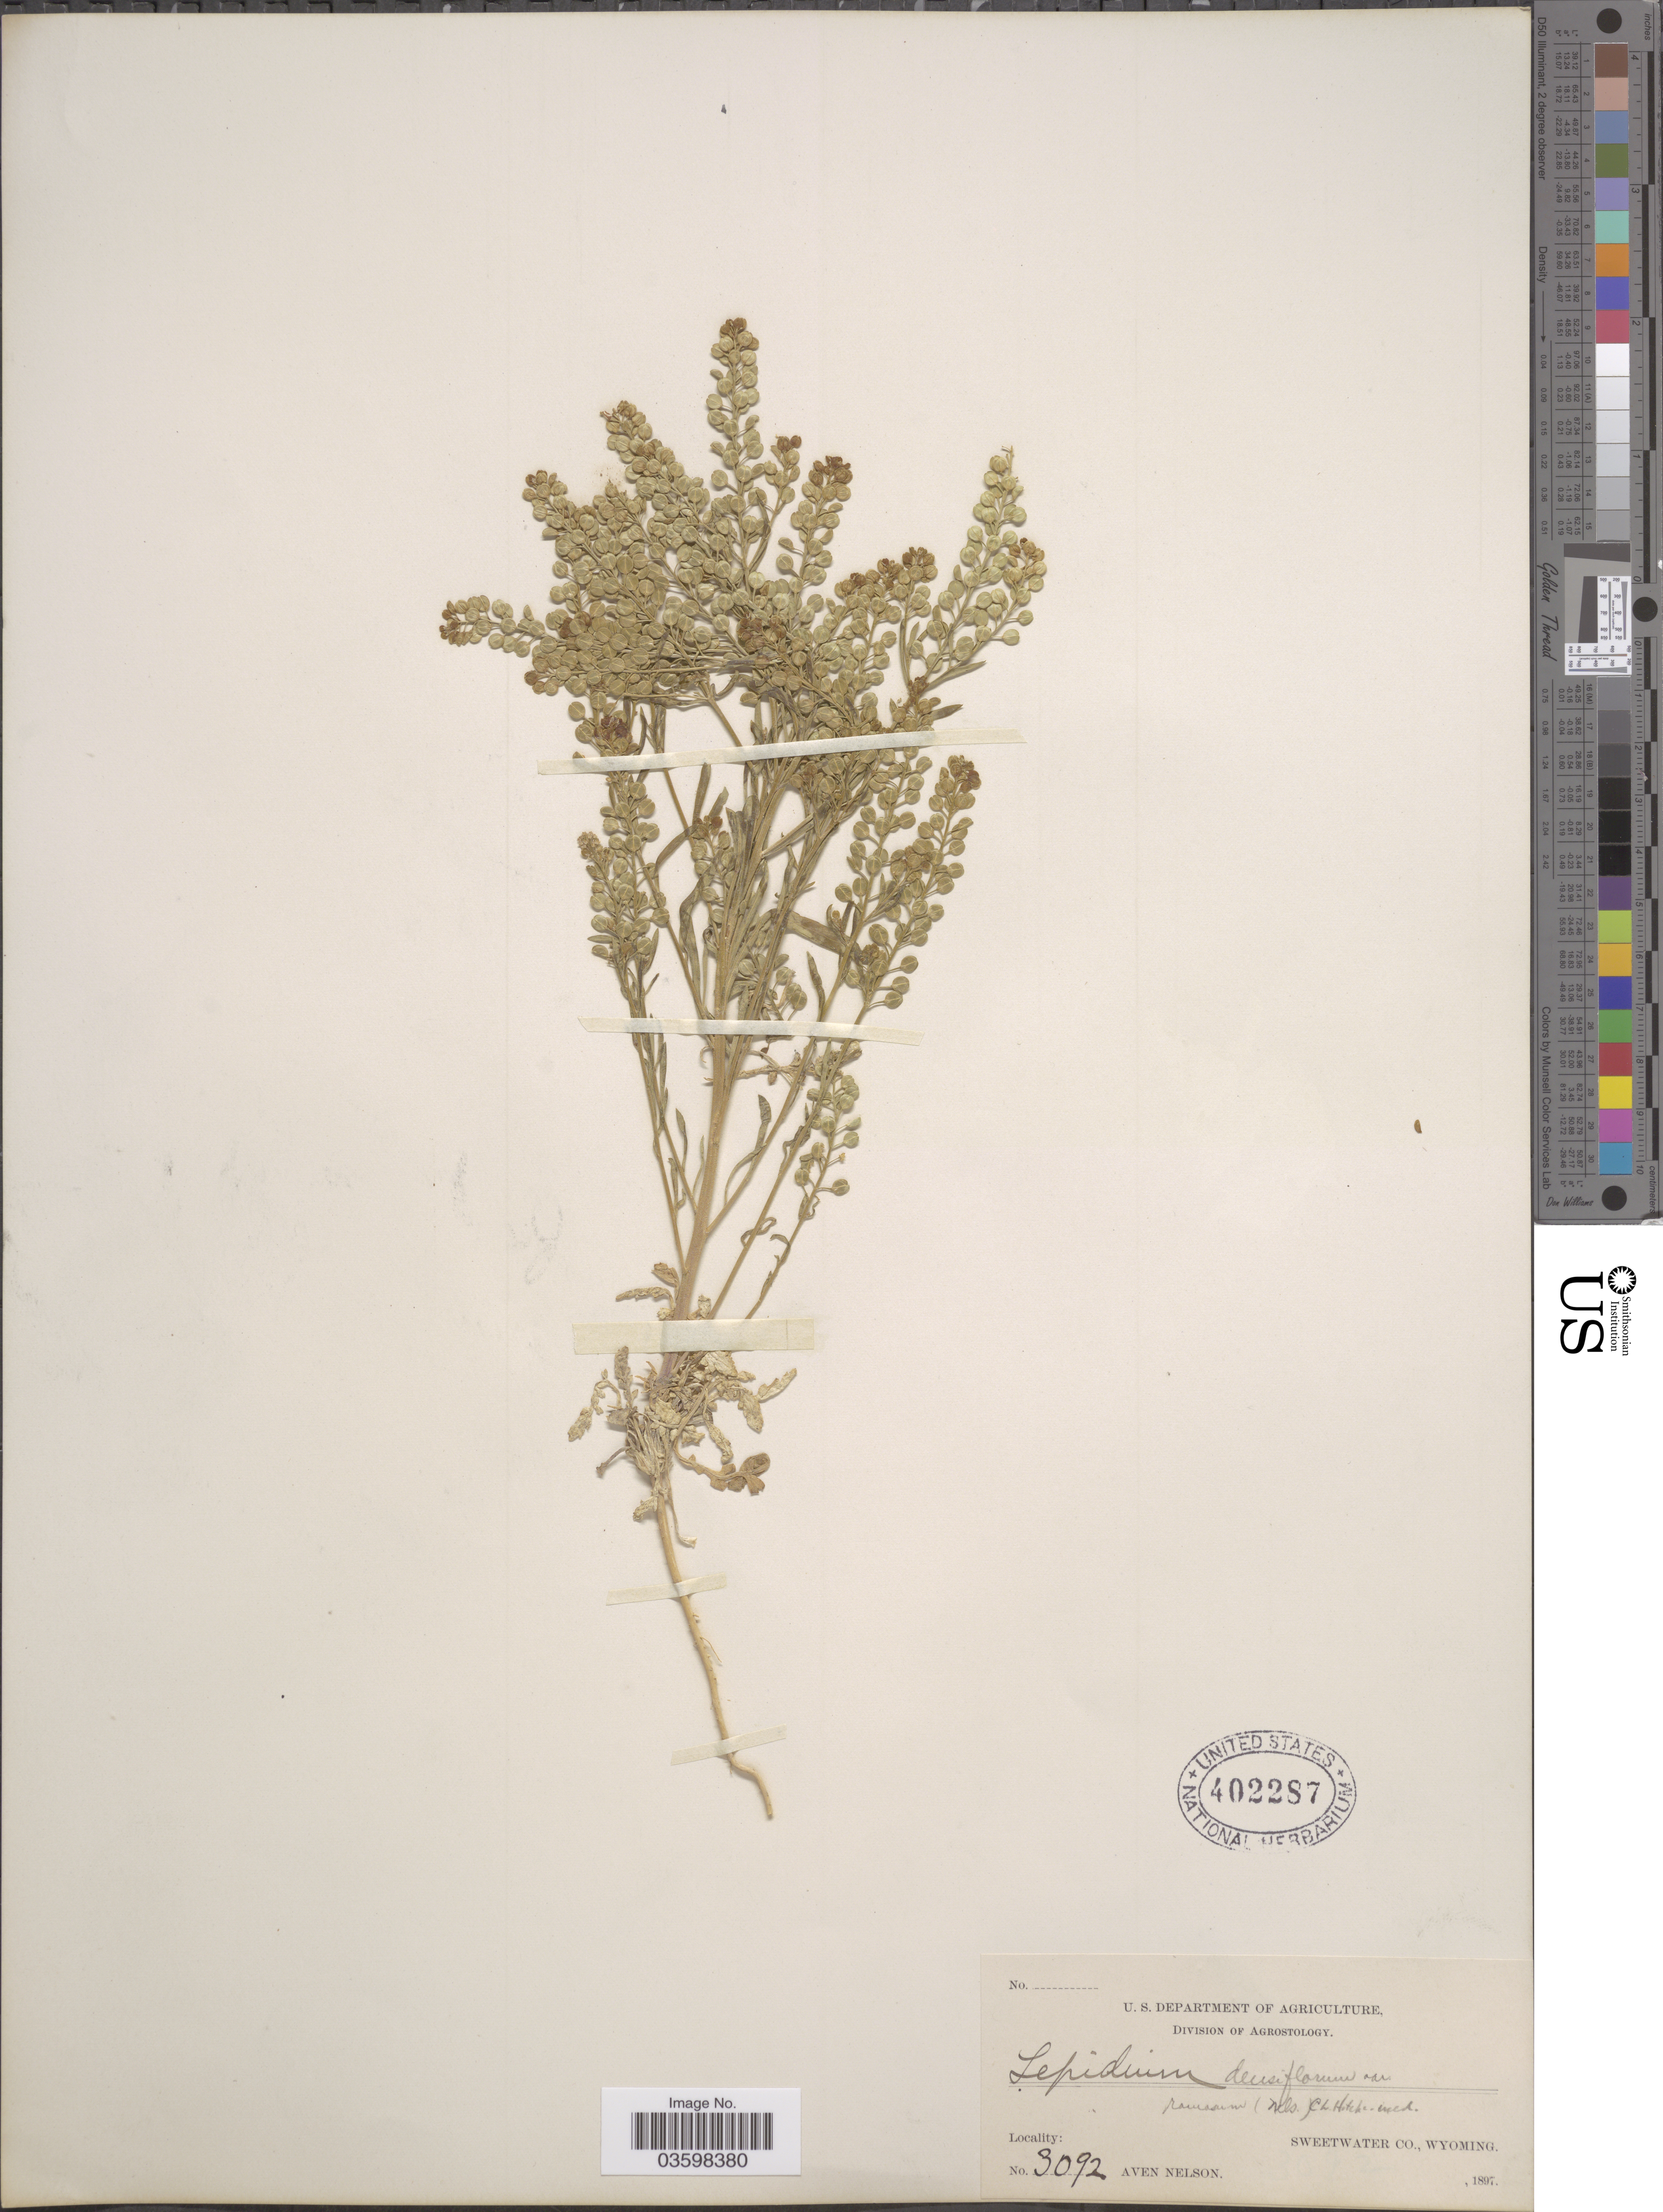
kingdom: Plantae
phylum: Tracheophyta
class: Magnoliopsida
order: Brassicales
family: Brassicaceae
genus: Lepidium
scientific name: Lepidium densiflorum var. ramosum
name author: (A. Nelson) Thell.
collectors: A. Nelson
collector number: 3092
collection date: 1897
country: United States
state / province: Wyoming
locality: Sweetwater Co.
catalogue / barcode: US 402287